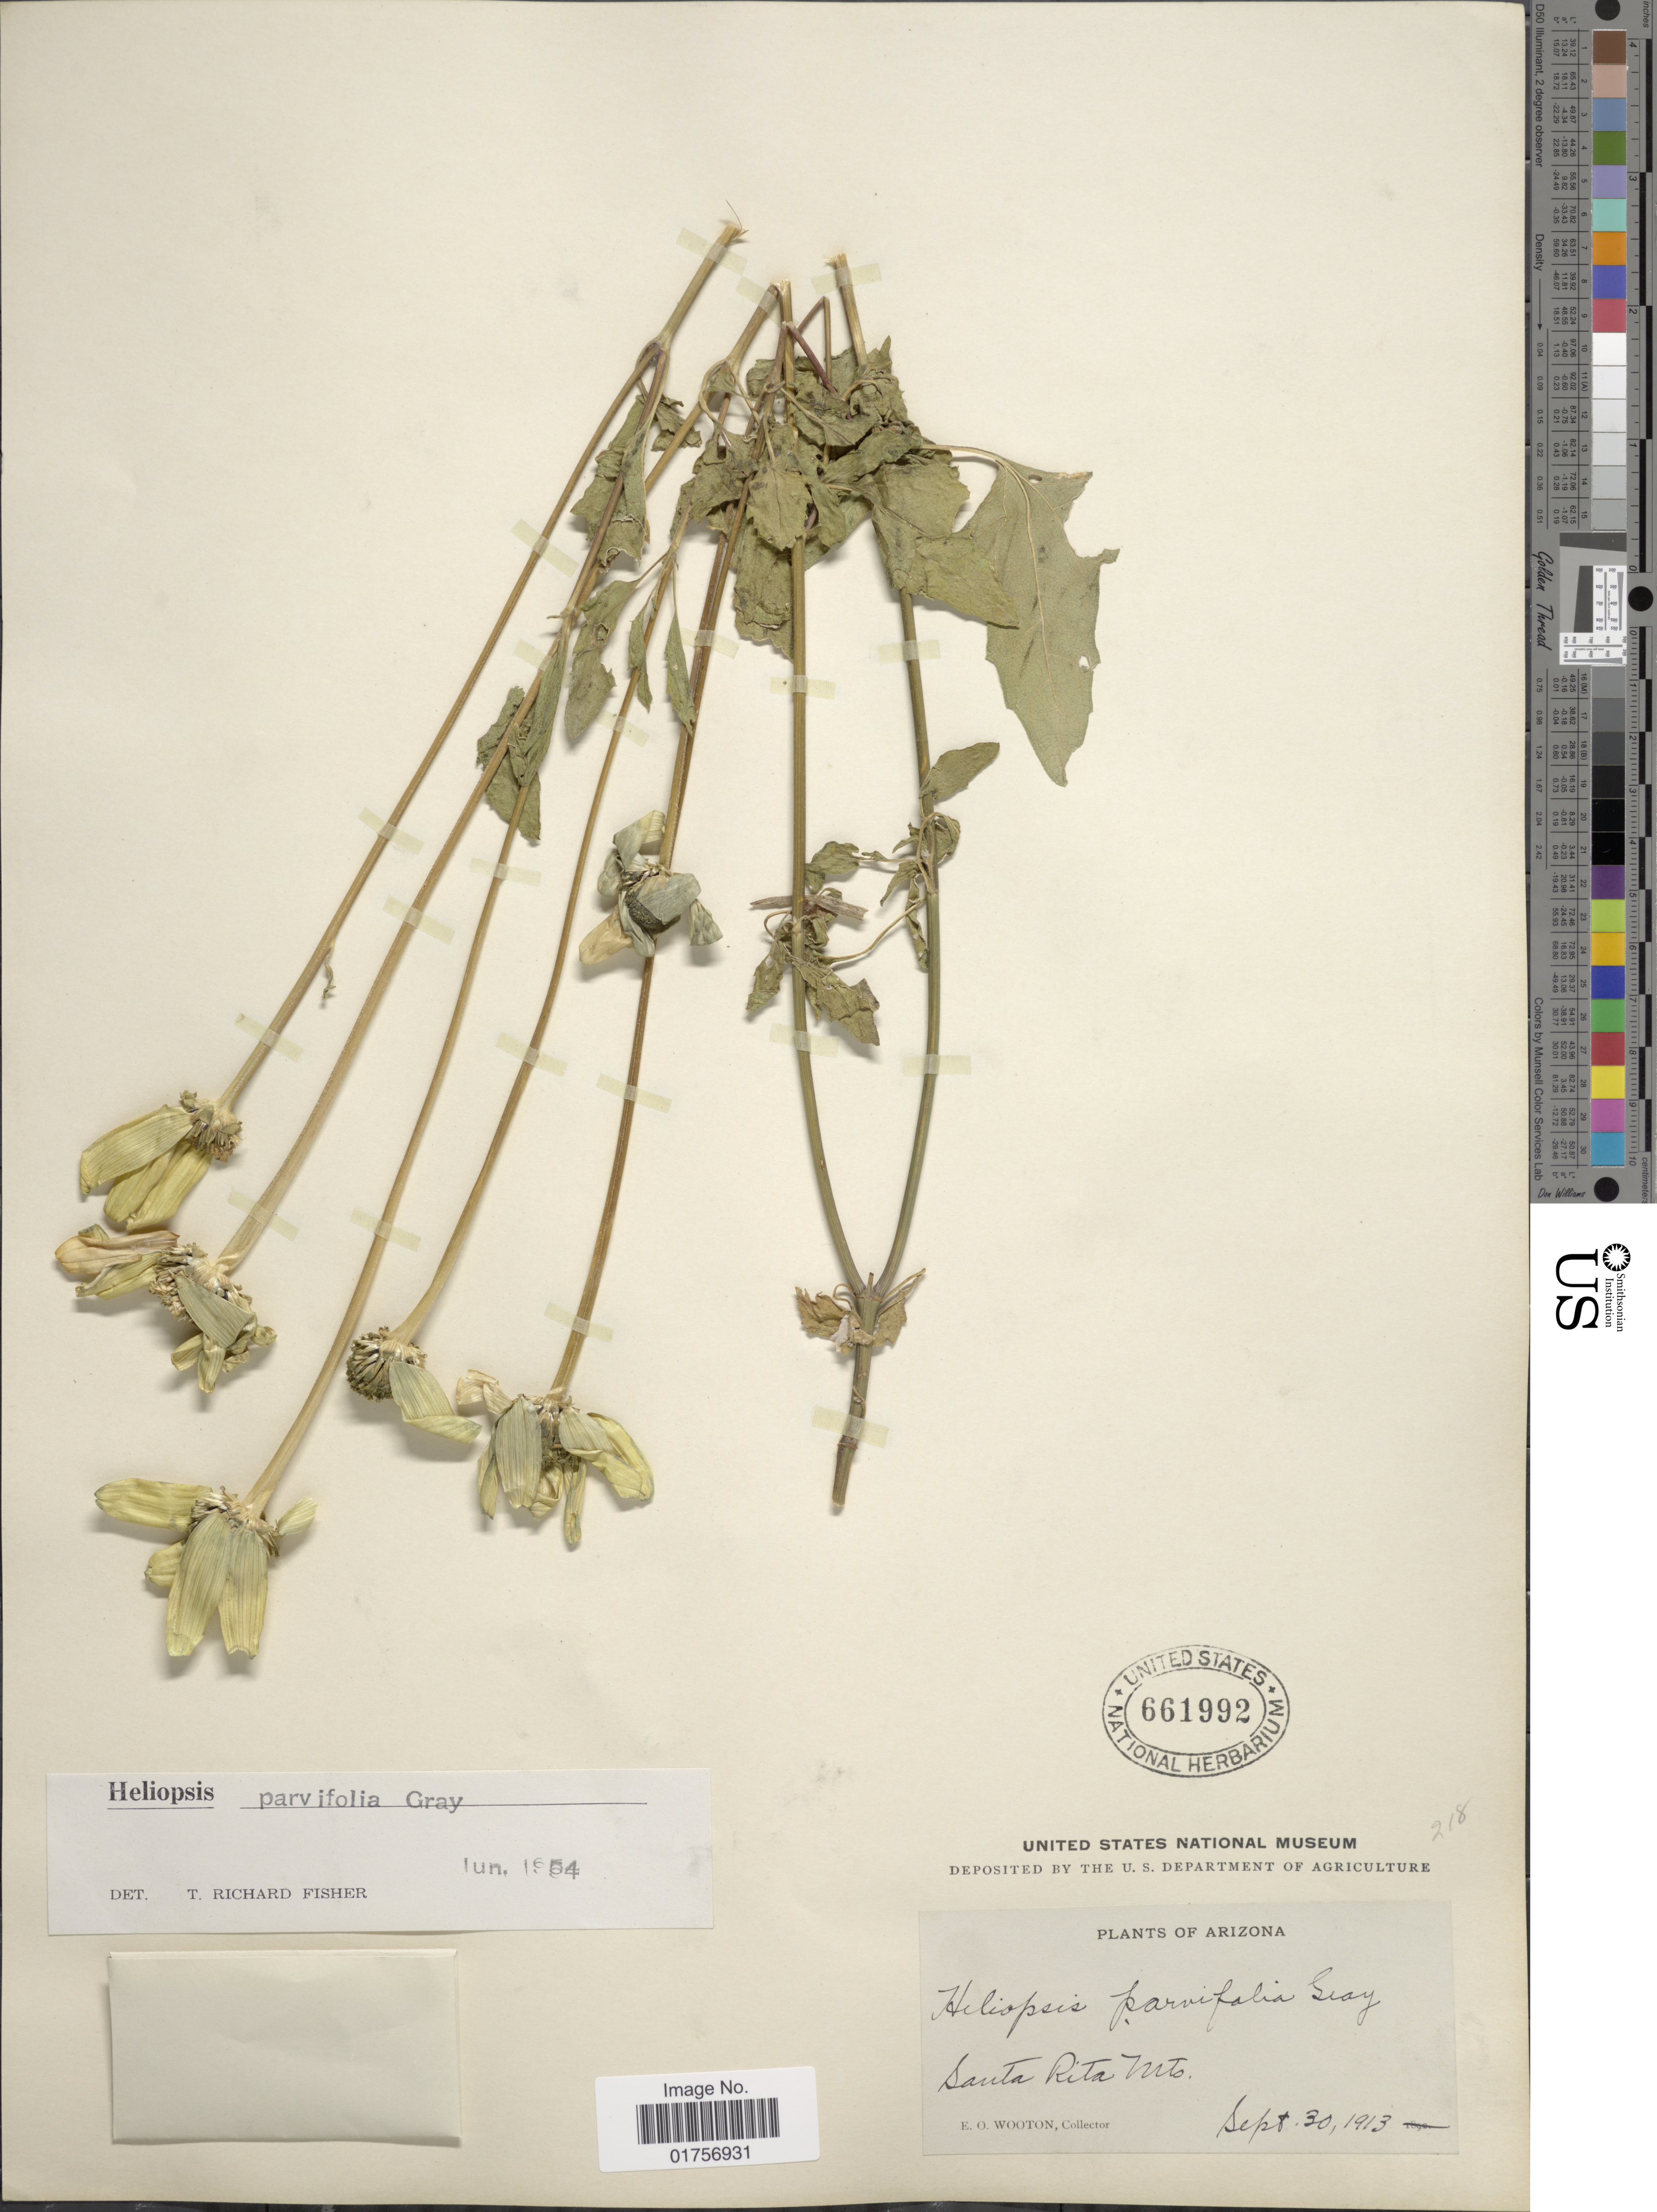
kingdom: Plantae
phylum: Tracheophyta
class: Magnoliopsida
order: Asterales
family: Asteraceae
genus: Heliopsis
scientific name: Heliopsis parvifolia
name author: A. Gray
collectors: E. O. Wooton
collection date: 1913-09-30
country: United States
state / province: Arizona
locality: Santa Rita Mts.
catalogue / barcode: US 661992